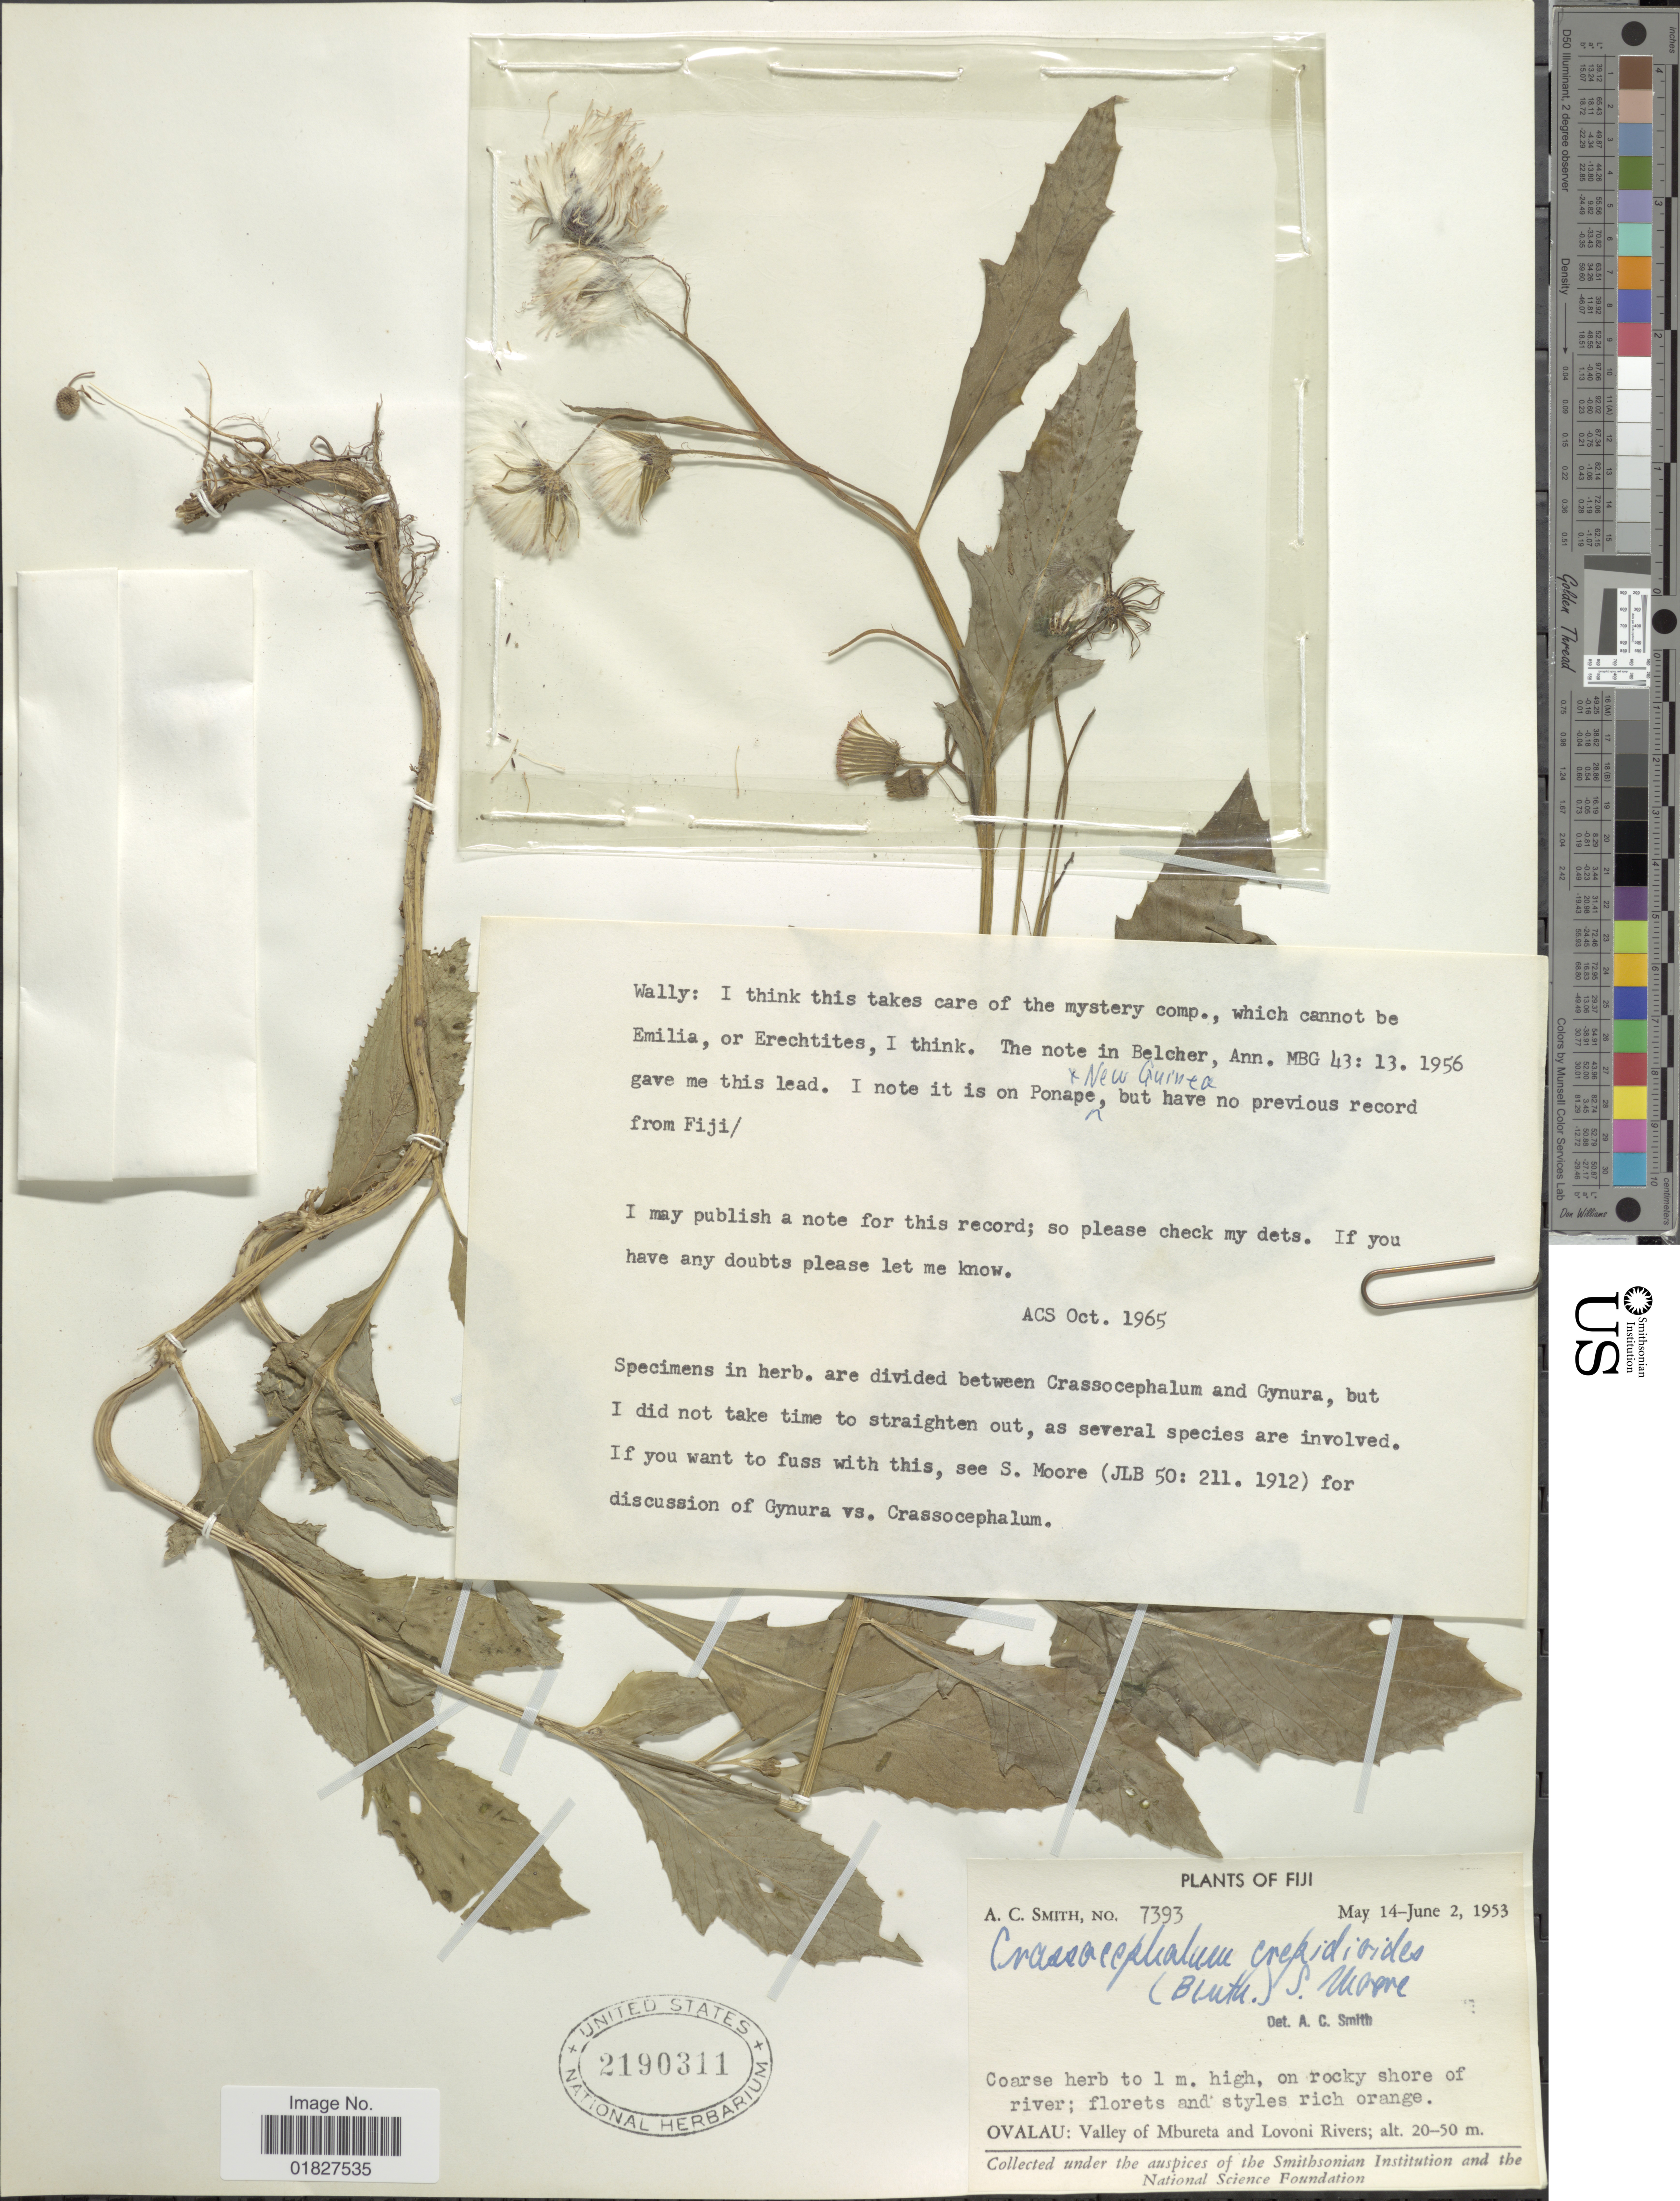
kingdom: Plantae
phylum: Tracheophyta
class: Magnoliopsida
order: Asterales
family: Asteraceae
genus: Crassocephalum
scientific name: Crassocephalum crepidioides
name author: (Benth.) S. Moore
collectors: A. C. Smith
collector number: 7393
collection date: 1953-05-14/1953-06-02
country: Fiji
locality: Ovalau, Valley of Mbureta and Lovoni Rivers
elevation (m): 20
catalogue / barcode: US 2190311